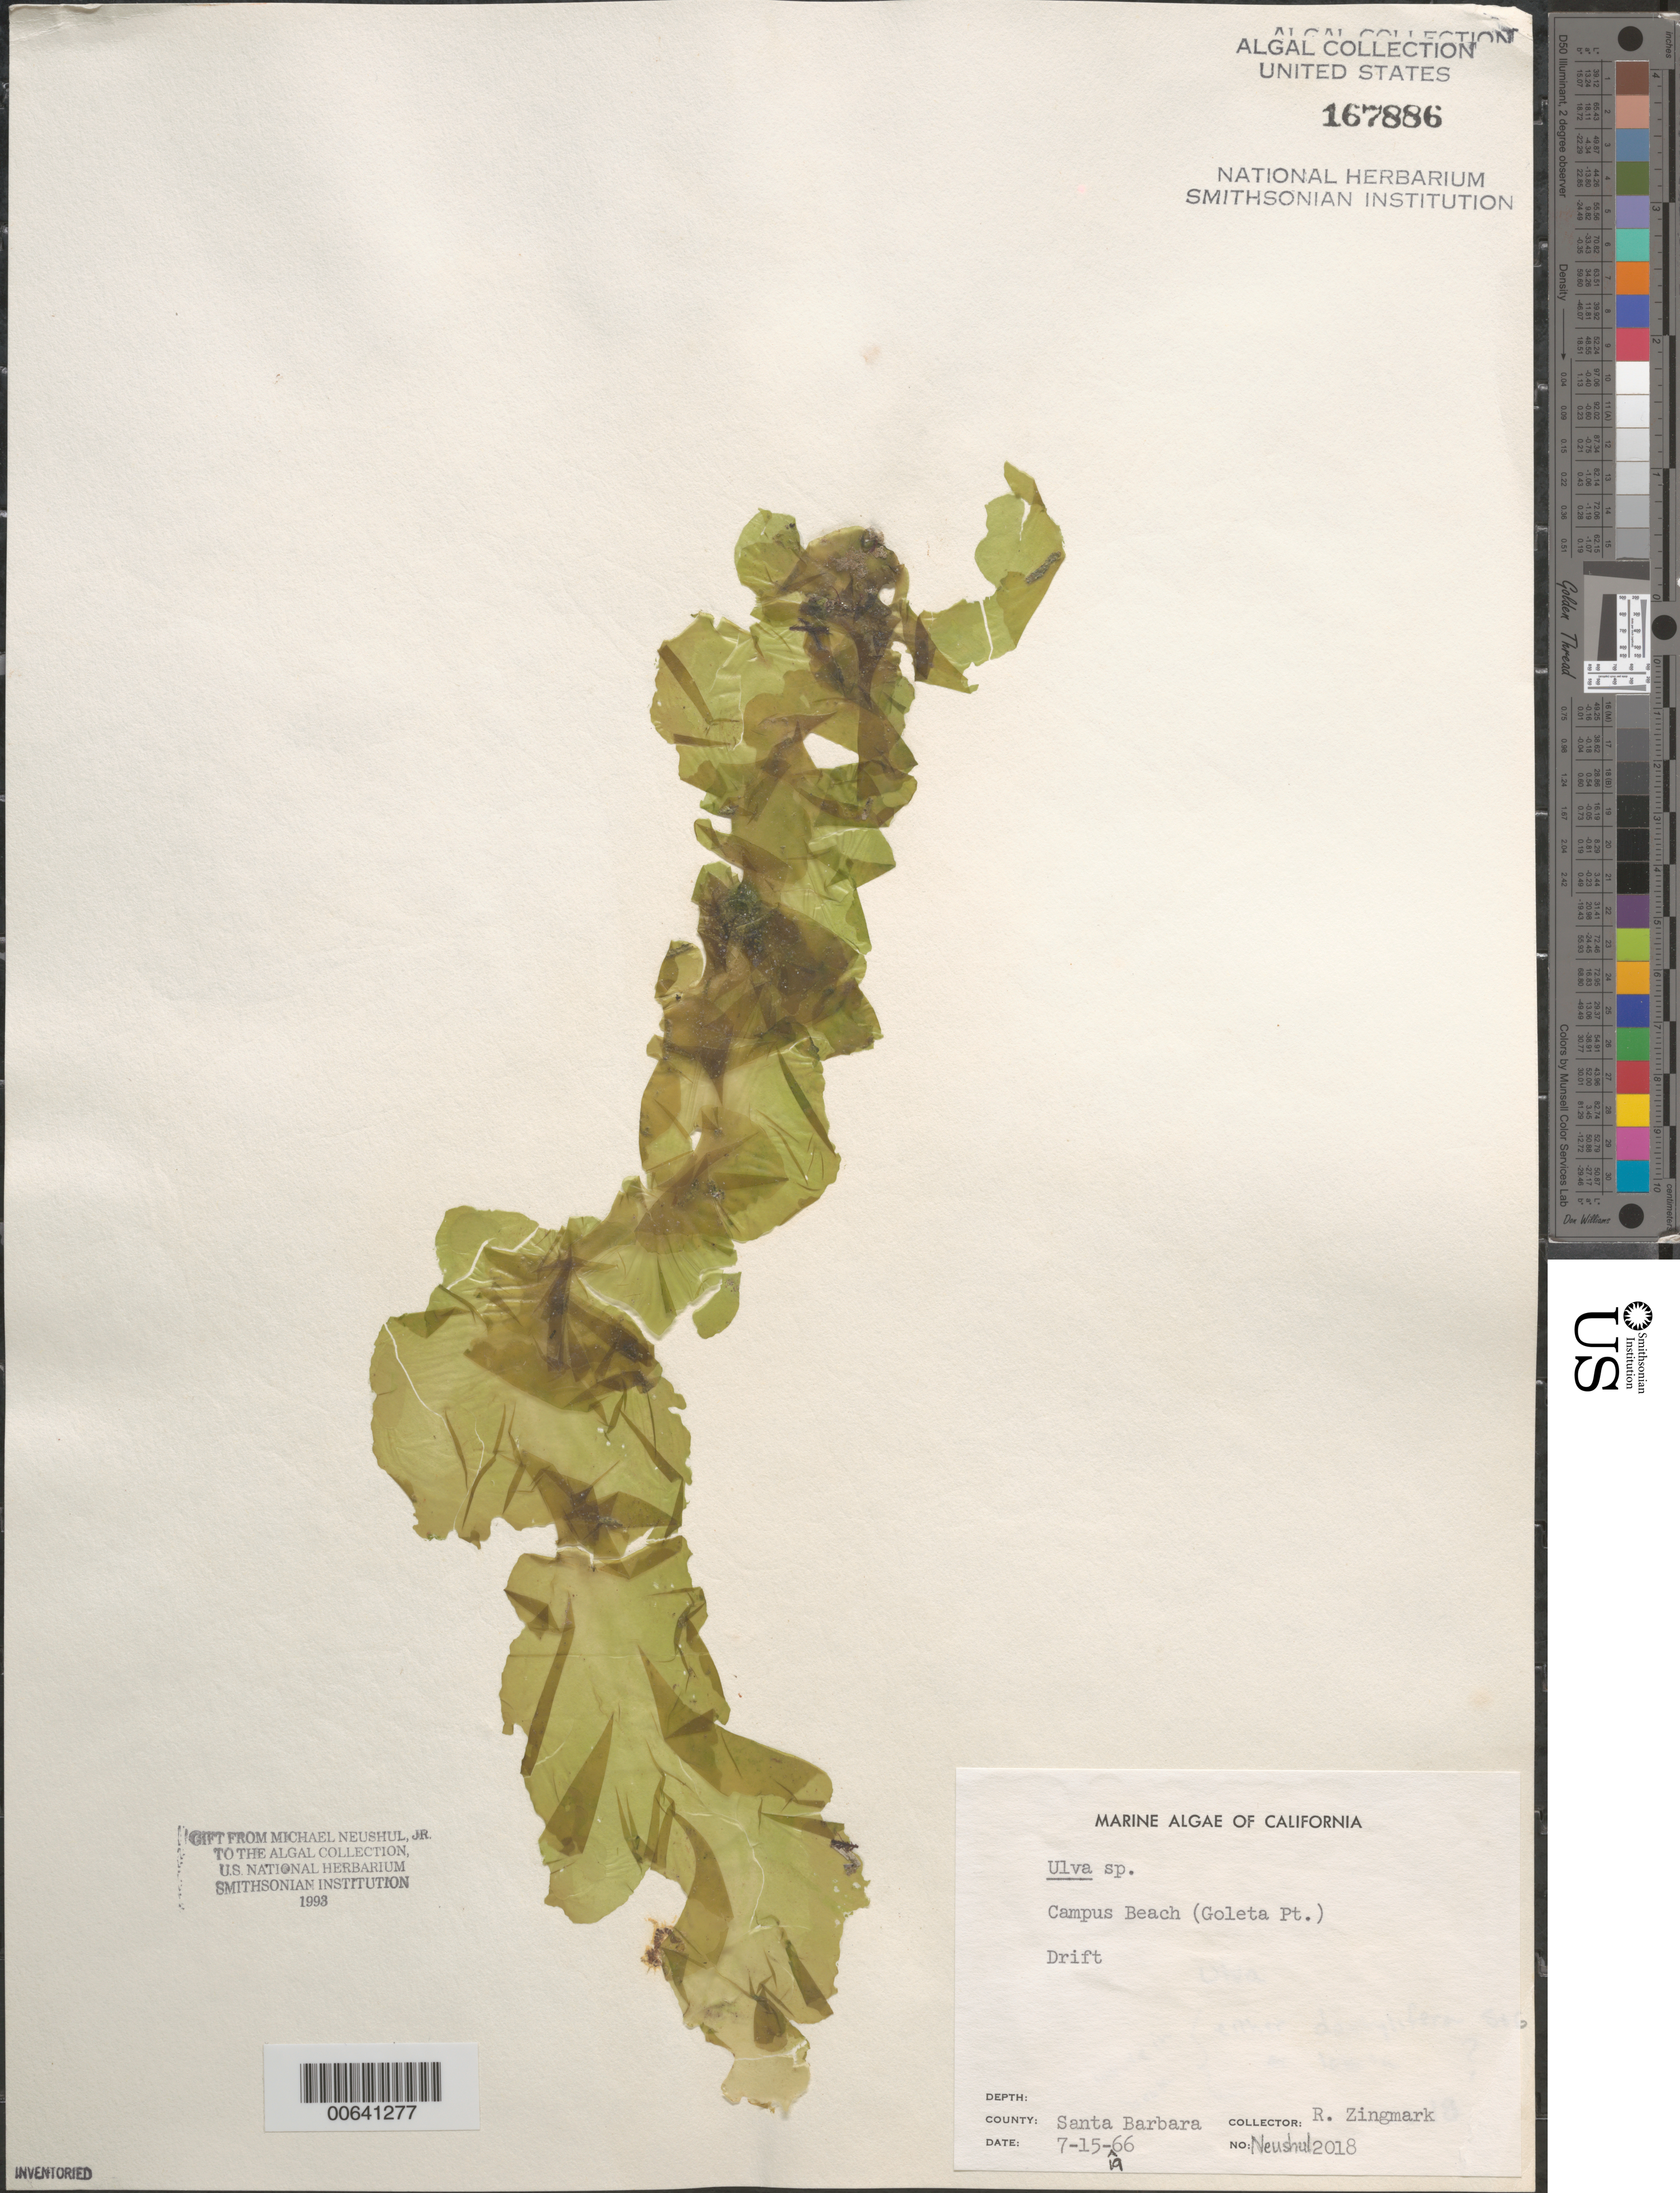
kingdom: Plantae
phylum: Chlorophyta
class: Ulvophyceae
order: Ulvales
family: Ulvaceae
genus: Ulva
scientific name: Ulva sp.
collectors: R. Zingmark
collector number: Neushul 2018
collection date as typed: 15 Jul 1966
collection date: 1966-07-15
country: United States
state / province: California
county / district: Santa Barbara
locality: Campus Beach, Goleta Point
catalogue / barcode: US 167886